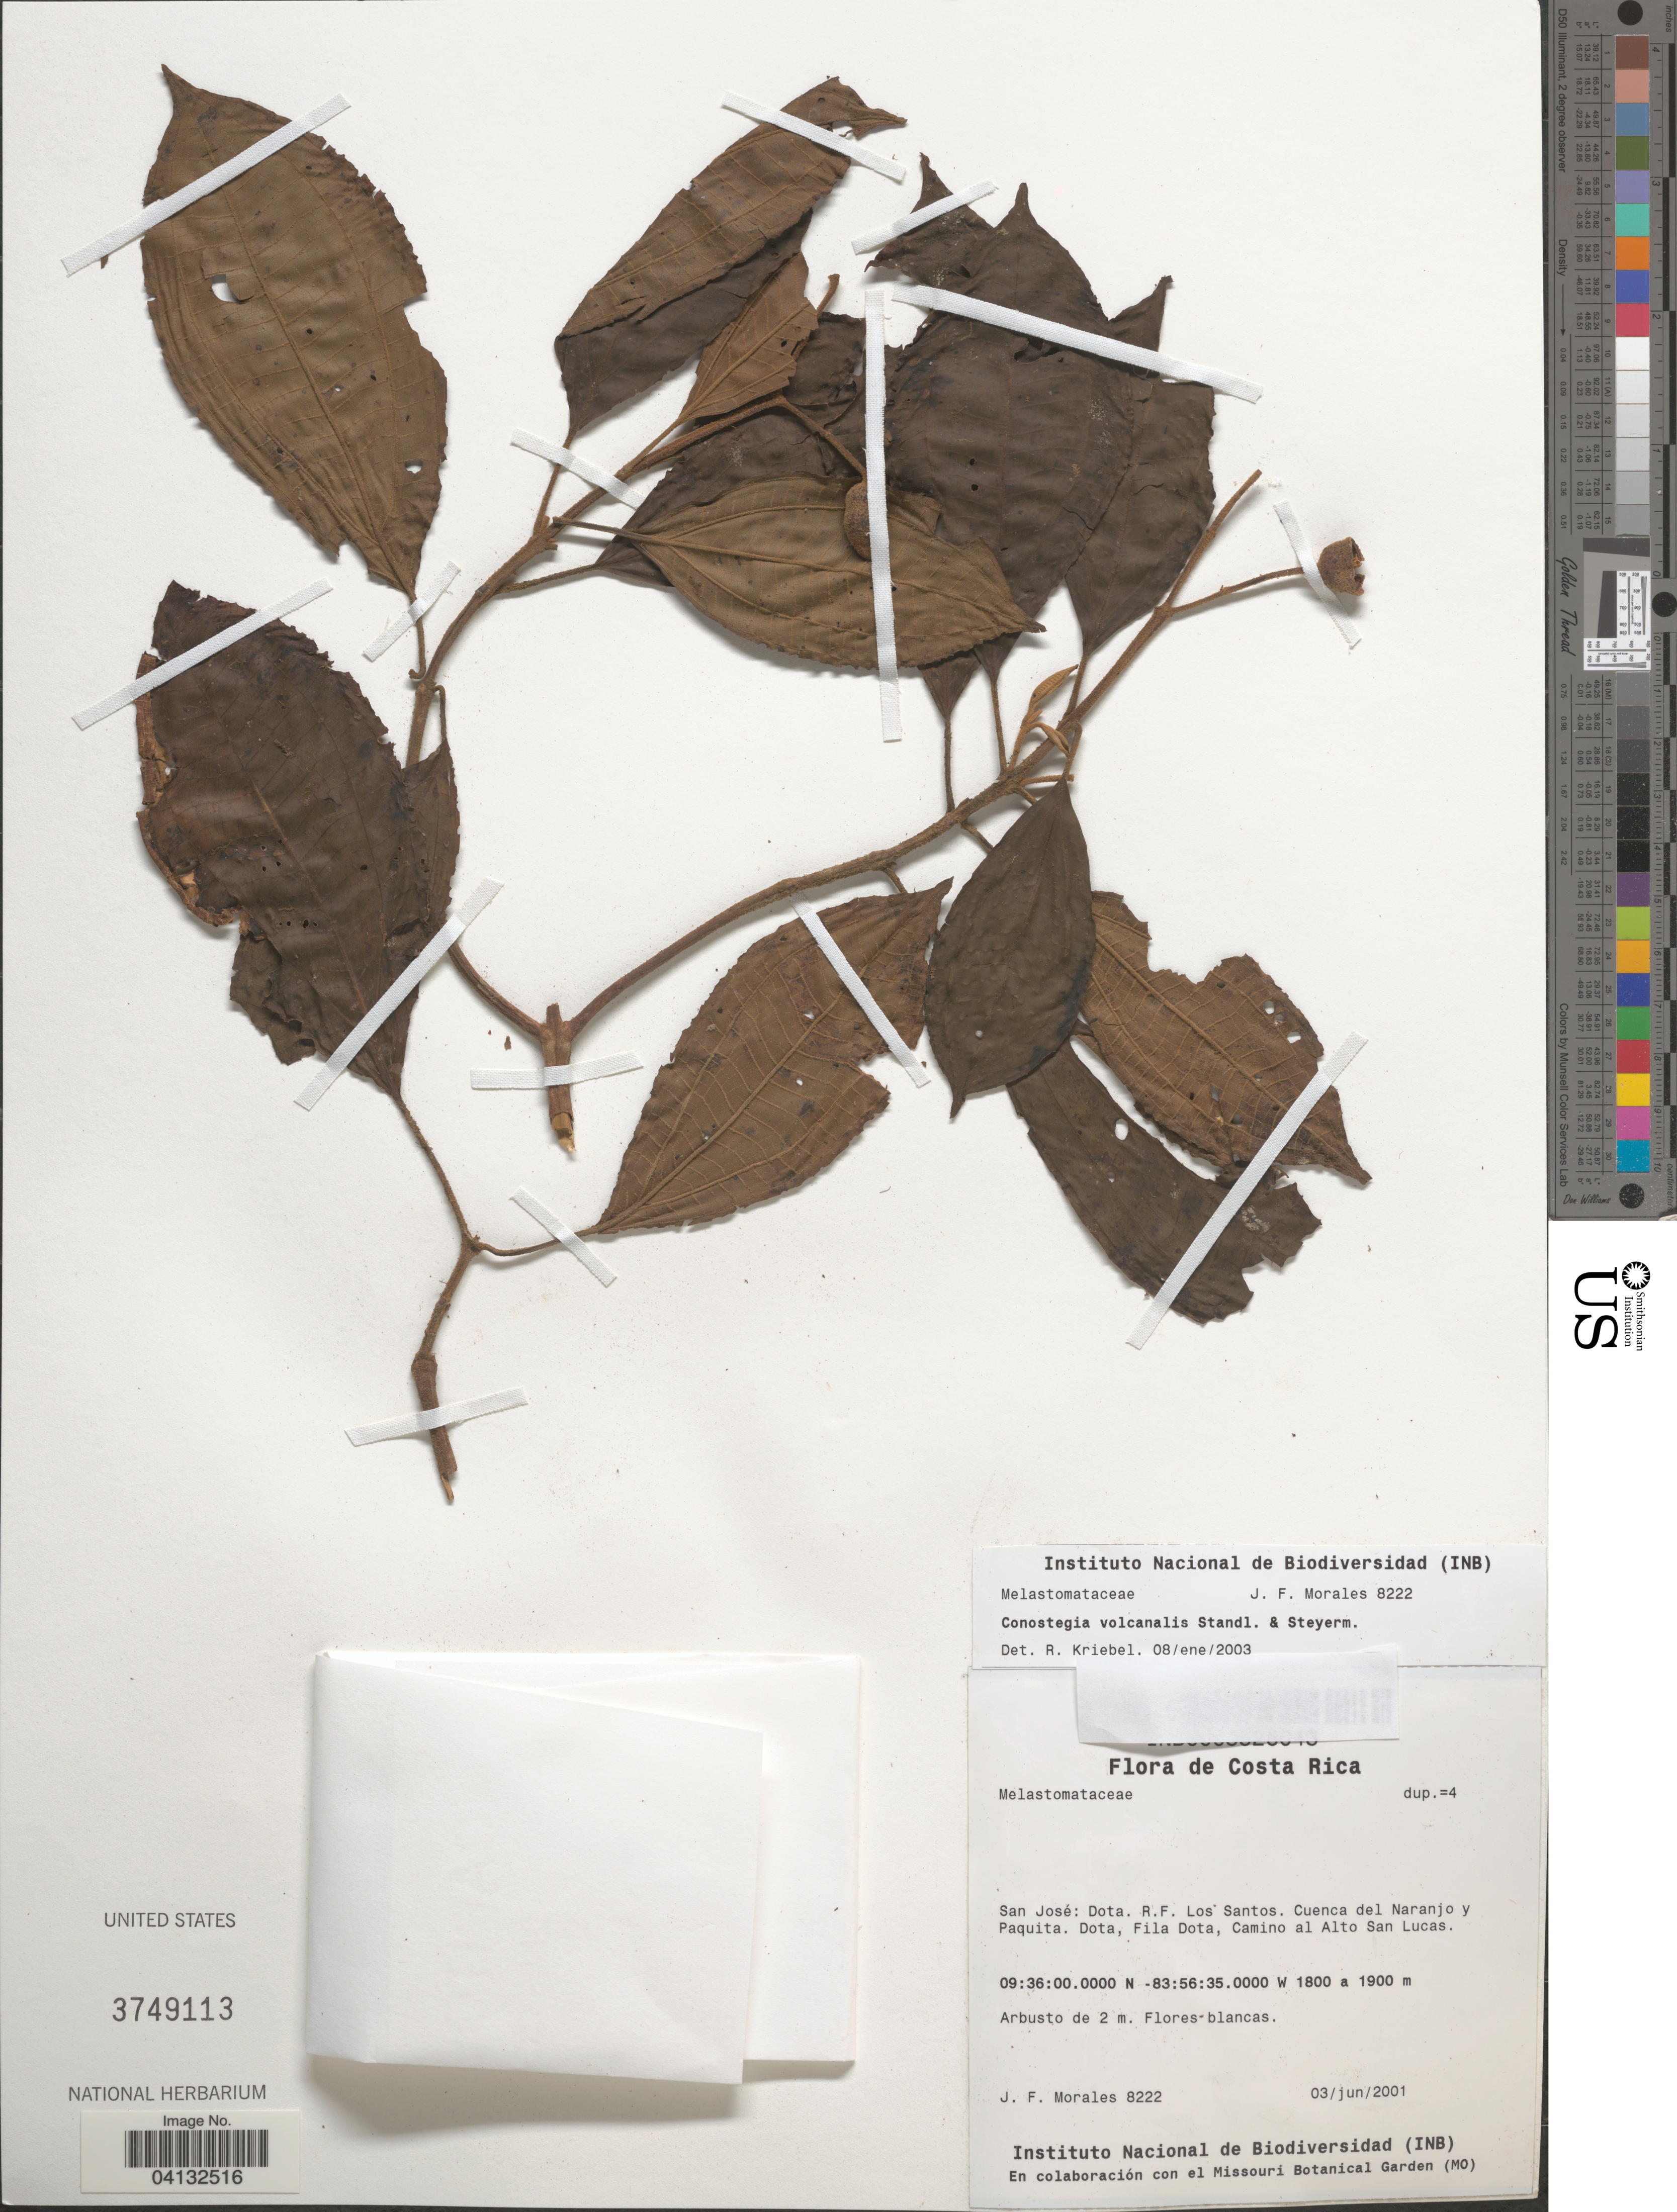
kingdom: Plantae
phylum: Tracheophyta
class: Magnoliopsida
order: Myrtales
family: Melastomataceae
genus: Conostegia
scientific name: Conostegia volcanalis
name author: Standl. & Steyerm.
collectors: J. Morales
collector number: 82222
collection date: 2001-06-03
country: Costa Rica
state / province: San José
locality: Dota. R.F. Los Santos. Cuenca del Naranjo y Paquita. Dota, Fila Dota, Camino al Alto San Lucas.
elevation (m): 1800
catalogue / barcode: US 3749113